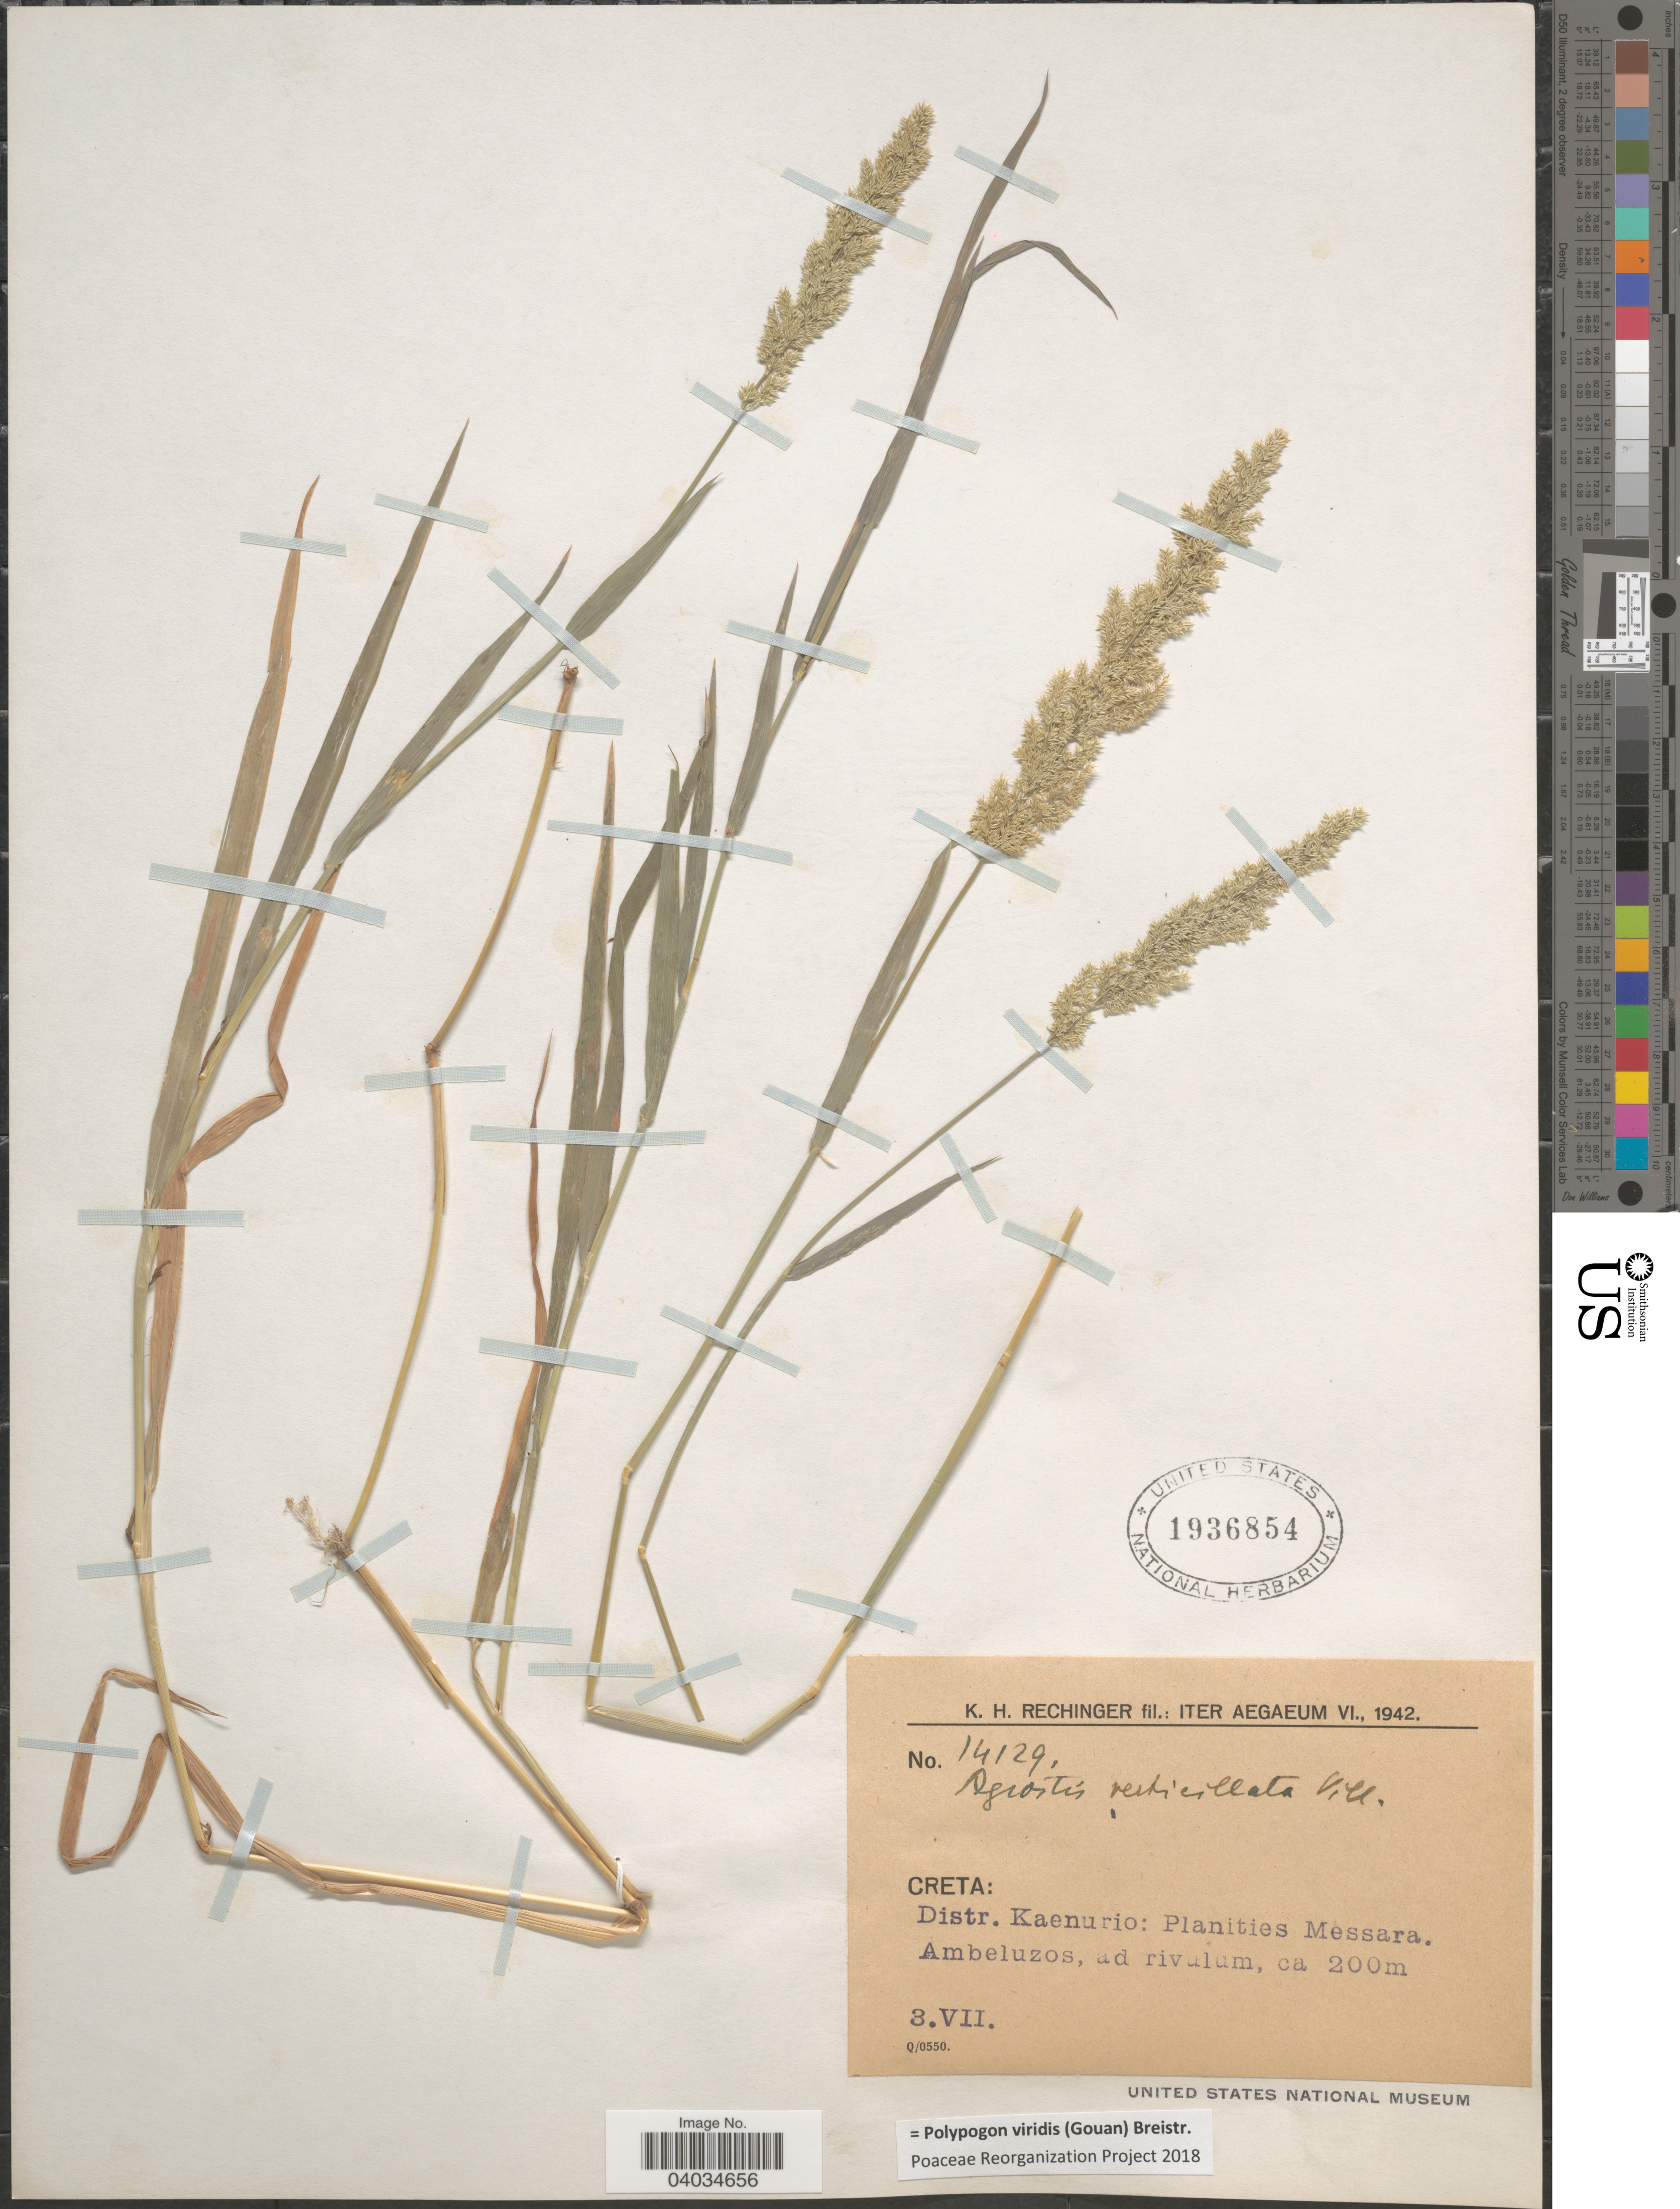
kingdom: Plantae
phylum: Tracheophyta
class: Liliopsida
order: Poales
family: Poaceae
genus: Polypogon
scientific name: Polypogon viridis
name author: (Gouan) Breistroffer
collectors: K. H. Rechinger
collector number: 14129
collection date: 1942-07-03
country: Greece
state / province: Crete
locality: Iter Aegaeum VI. Creta: Distr. Kaenurio: Planities Messara. Ambeluzos, ad rivulum.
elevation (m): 200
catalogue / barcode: US 1936854